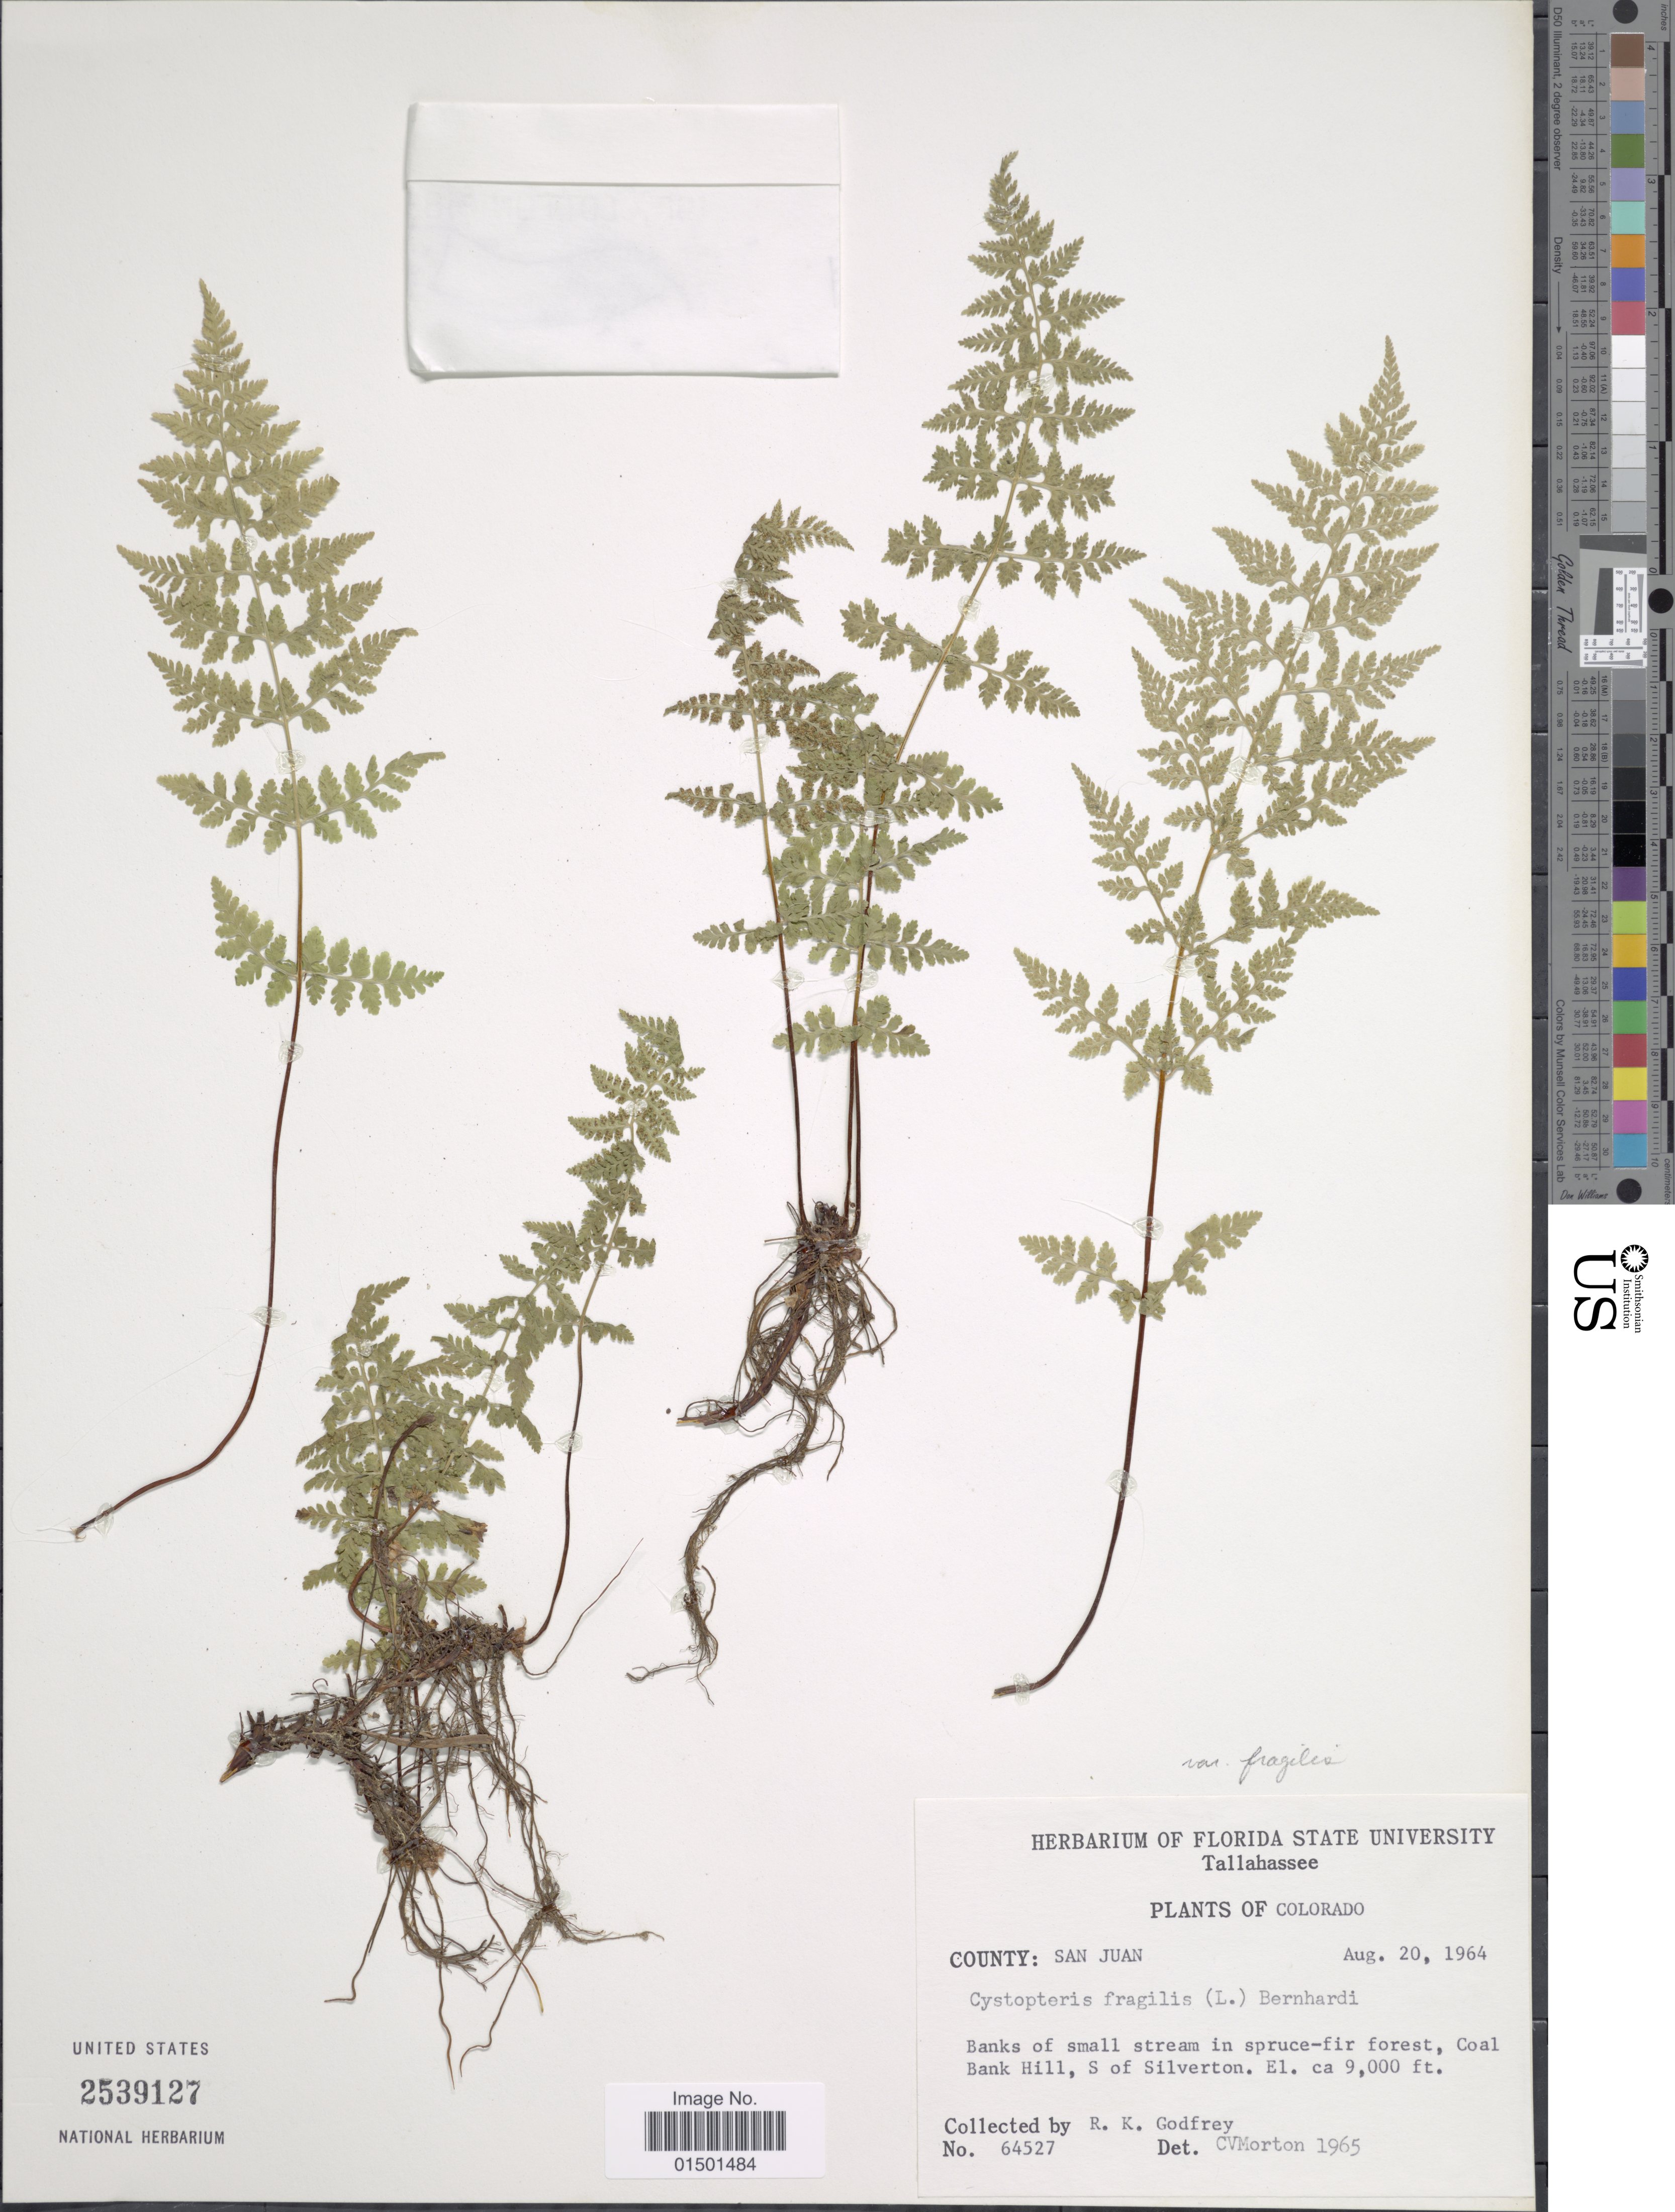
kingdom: Plantae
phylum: Tracheophyta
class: Polypodiopsida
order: Polypodiales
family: Cystopteridaceae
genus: Cystopteris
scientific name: Cystopteris fragilis var. fragilis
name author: (L.) Bernh.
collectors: R. K. Godfrey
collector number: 64527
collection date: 1964-08-20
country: United States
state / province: Colorado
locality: San Juan. Banks of small stream in spruce-fir forest, Coal Bank Hill, S of Silverton. E1.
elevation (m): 2743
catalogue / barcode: US 2539127